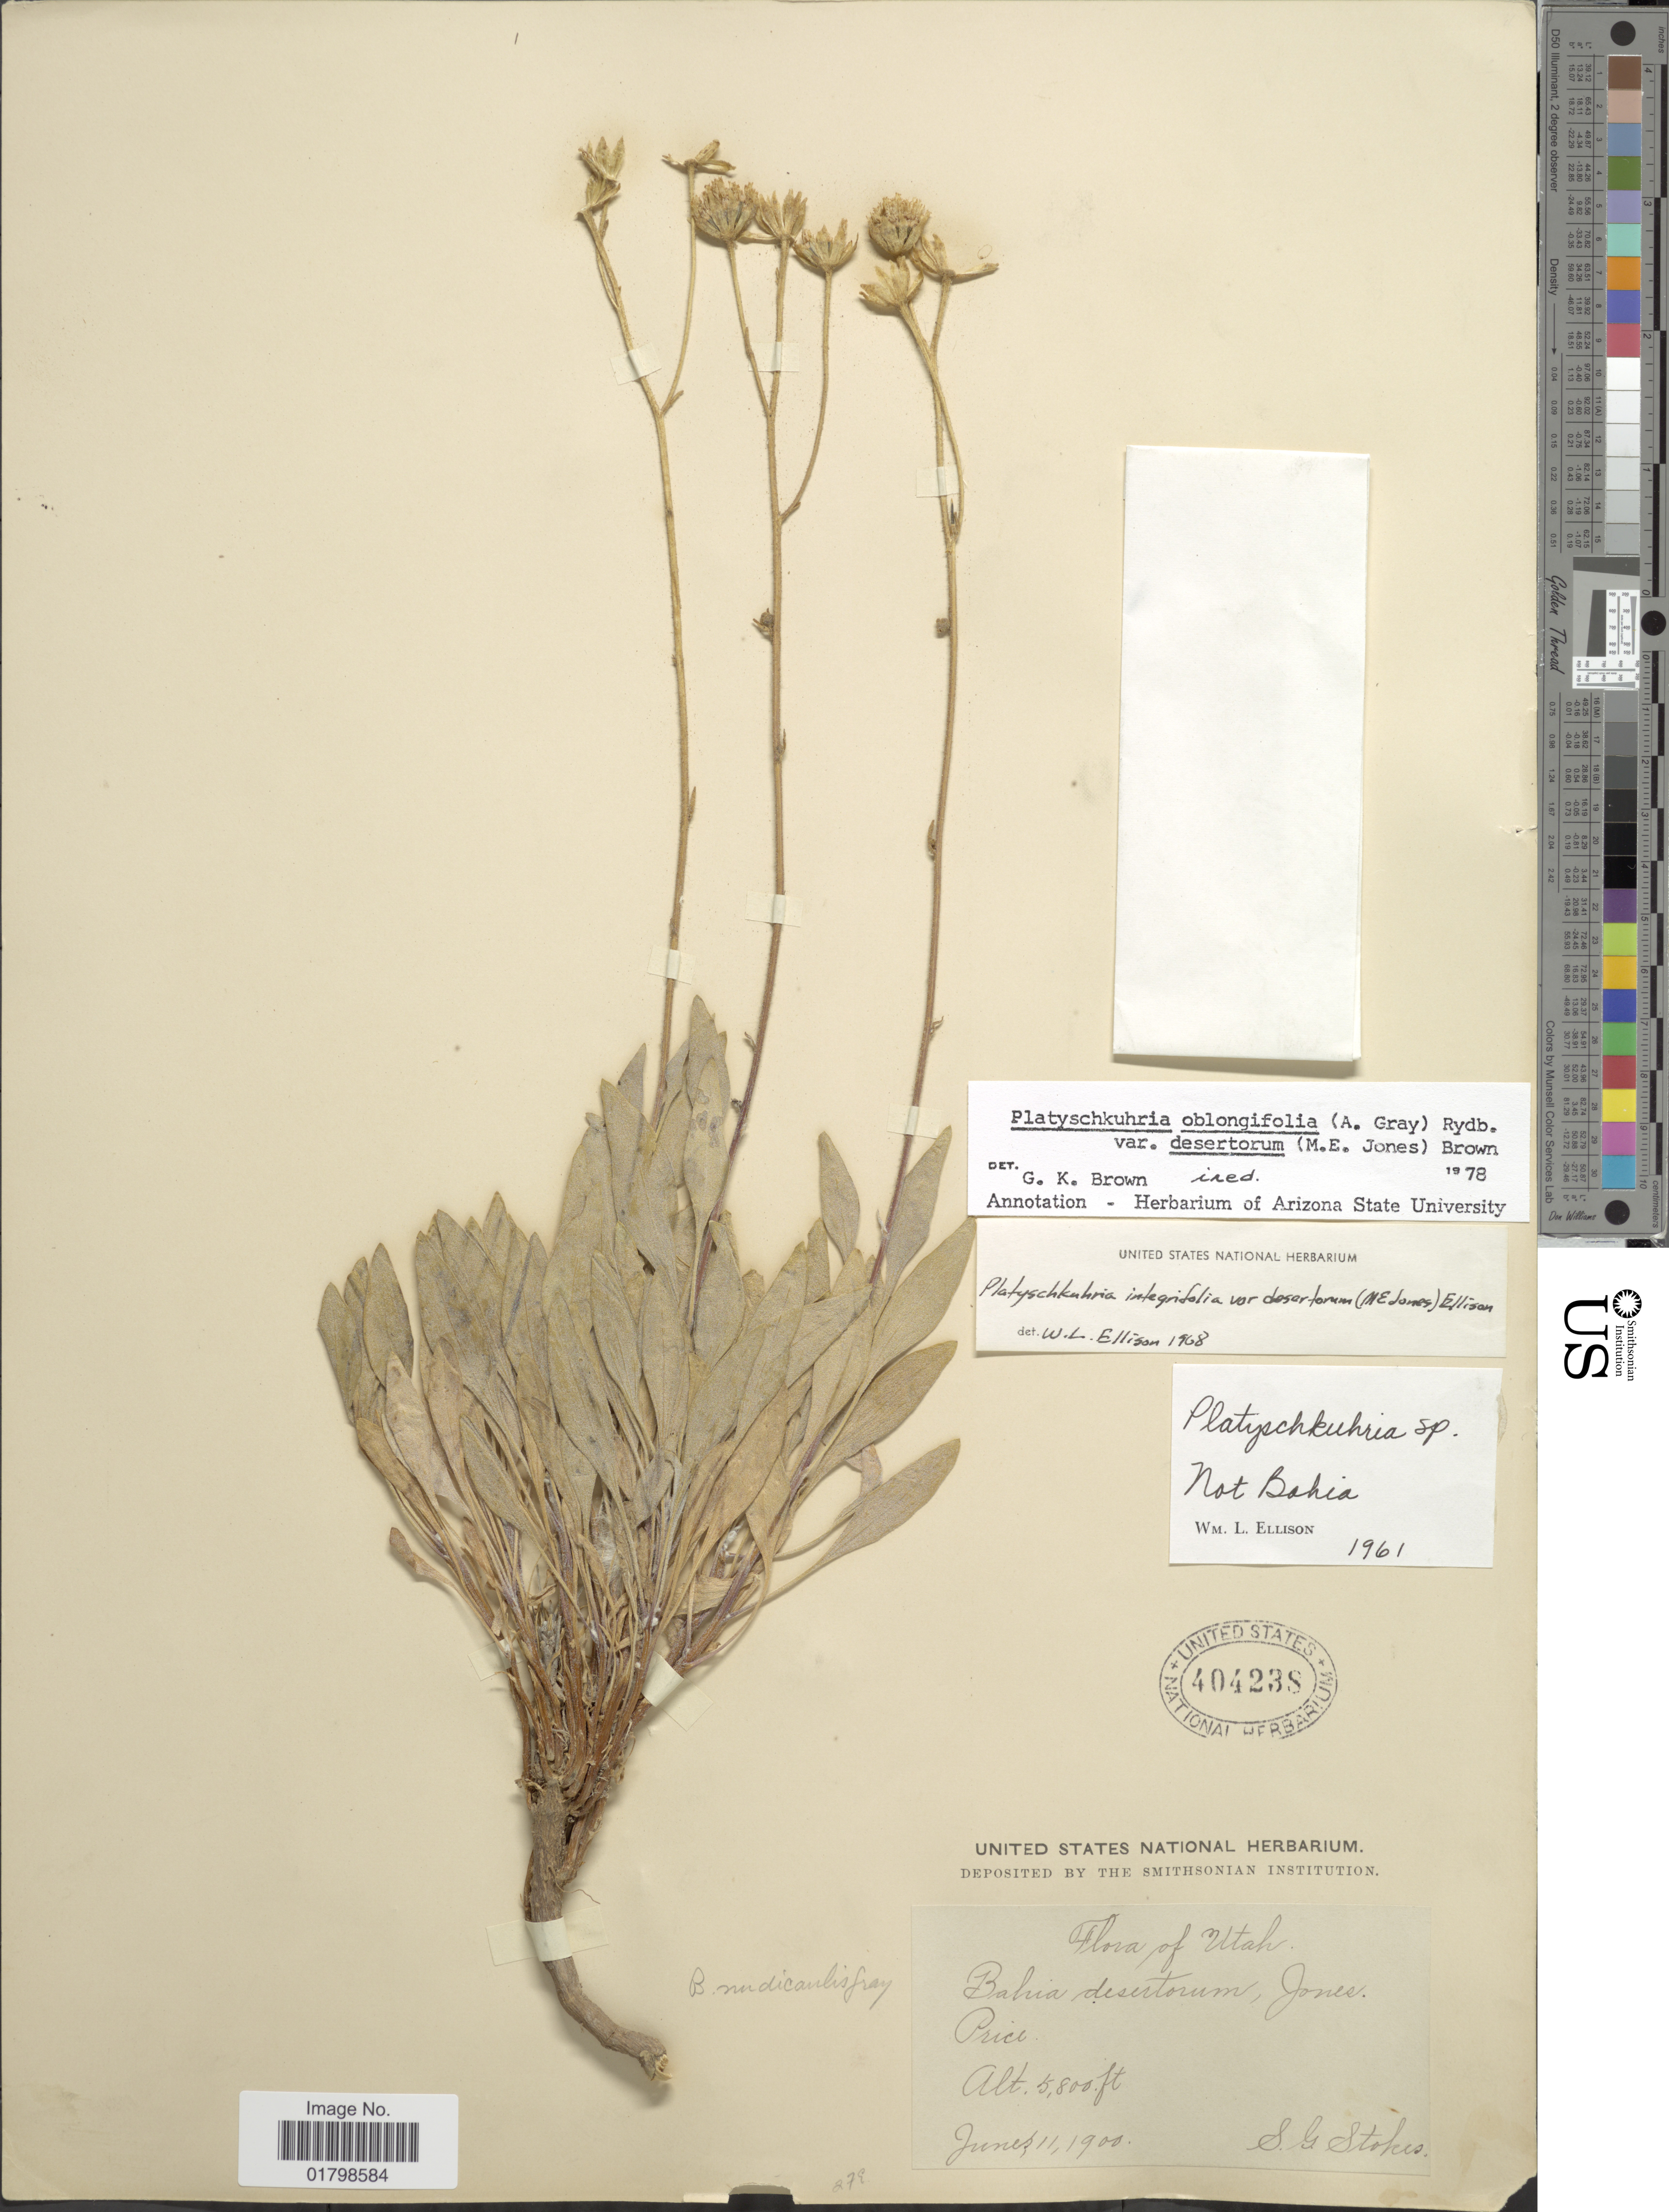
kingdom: Plantae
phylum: Tracheophyta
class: Magnoliopsida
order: Asterales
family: Asteraceae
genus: Platyschkuhria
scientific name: Platyschkuhria oblongifolia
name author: (A. Gray) Rydb.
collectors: S. G. Stokes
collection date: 1900-06-11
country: United States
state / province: Utah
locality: Price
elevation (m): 1768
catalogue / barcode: US 404238